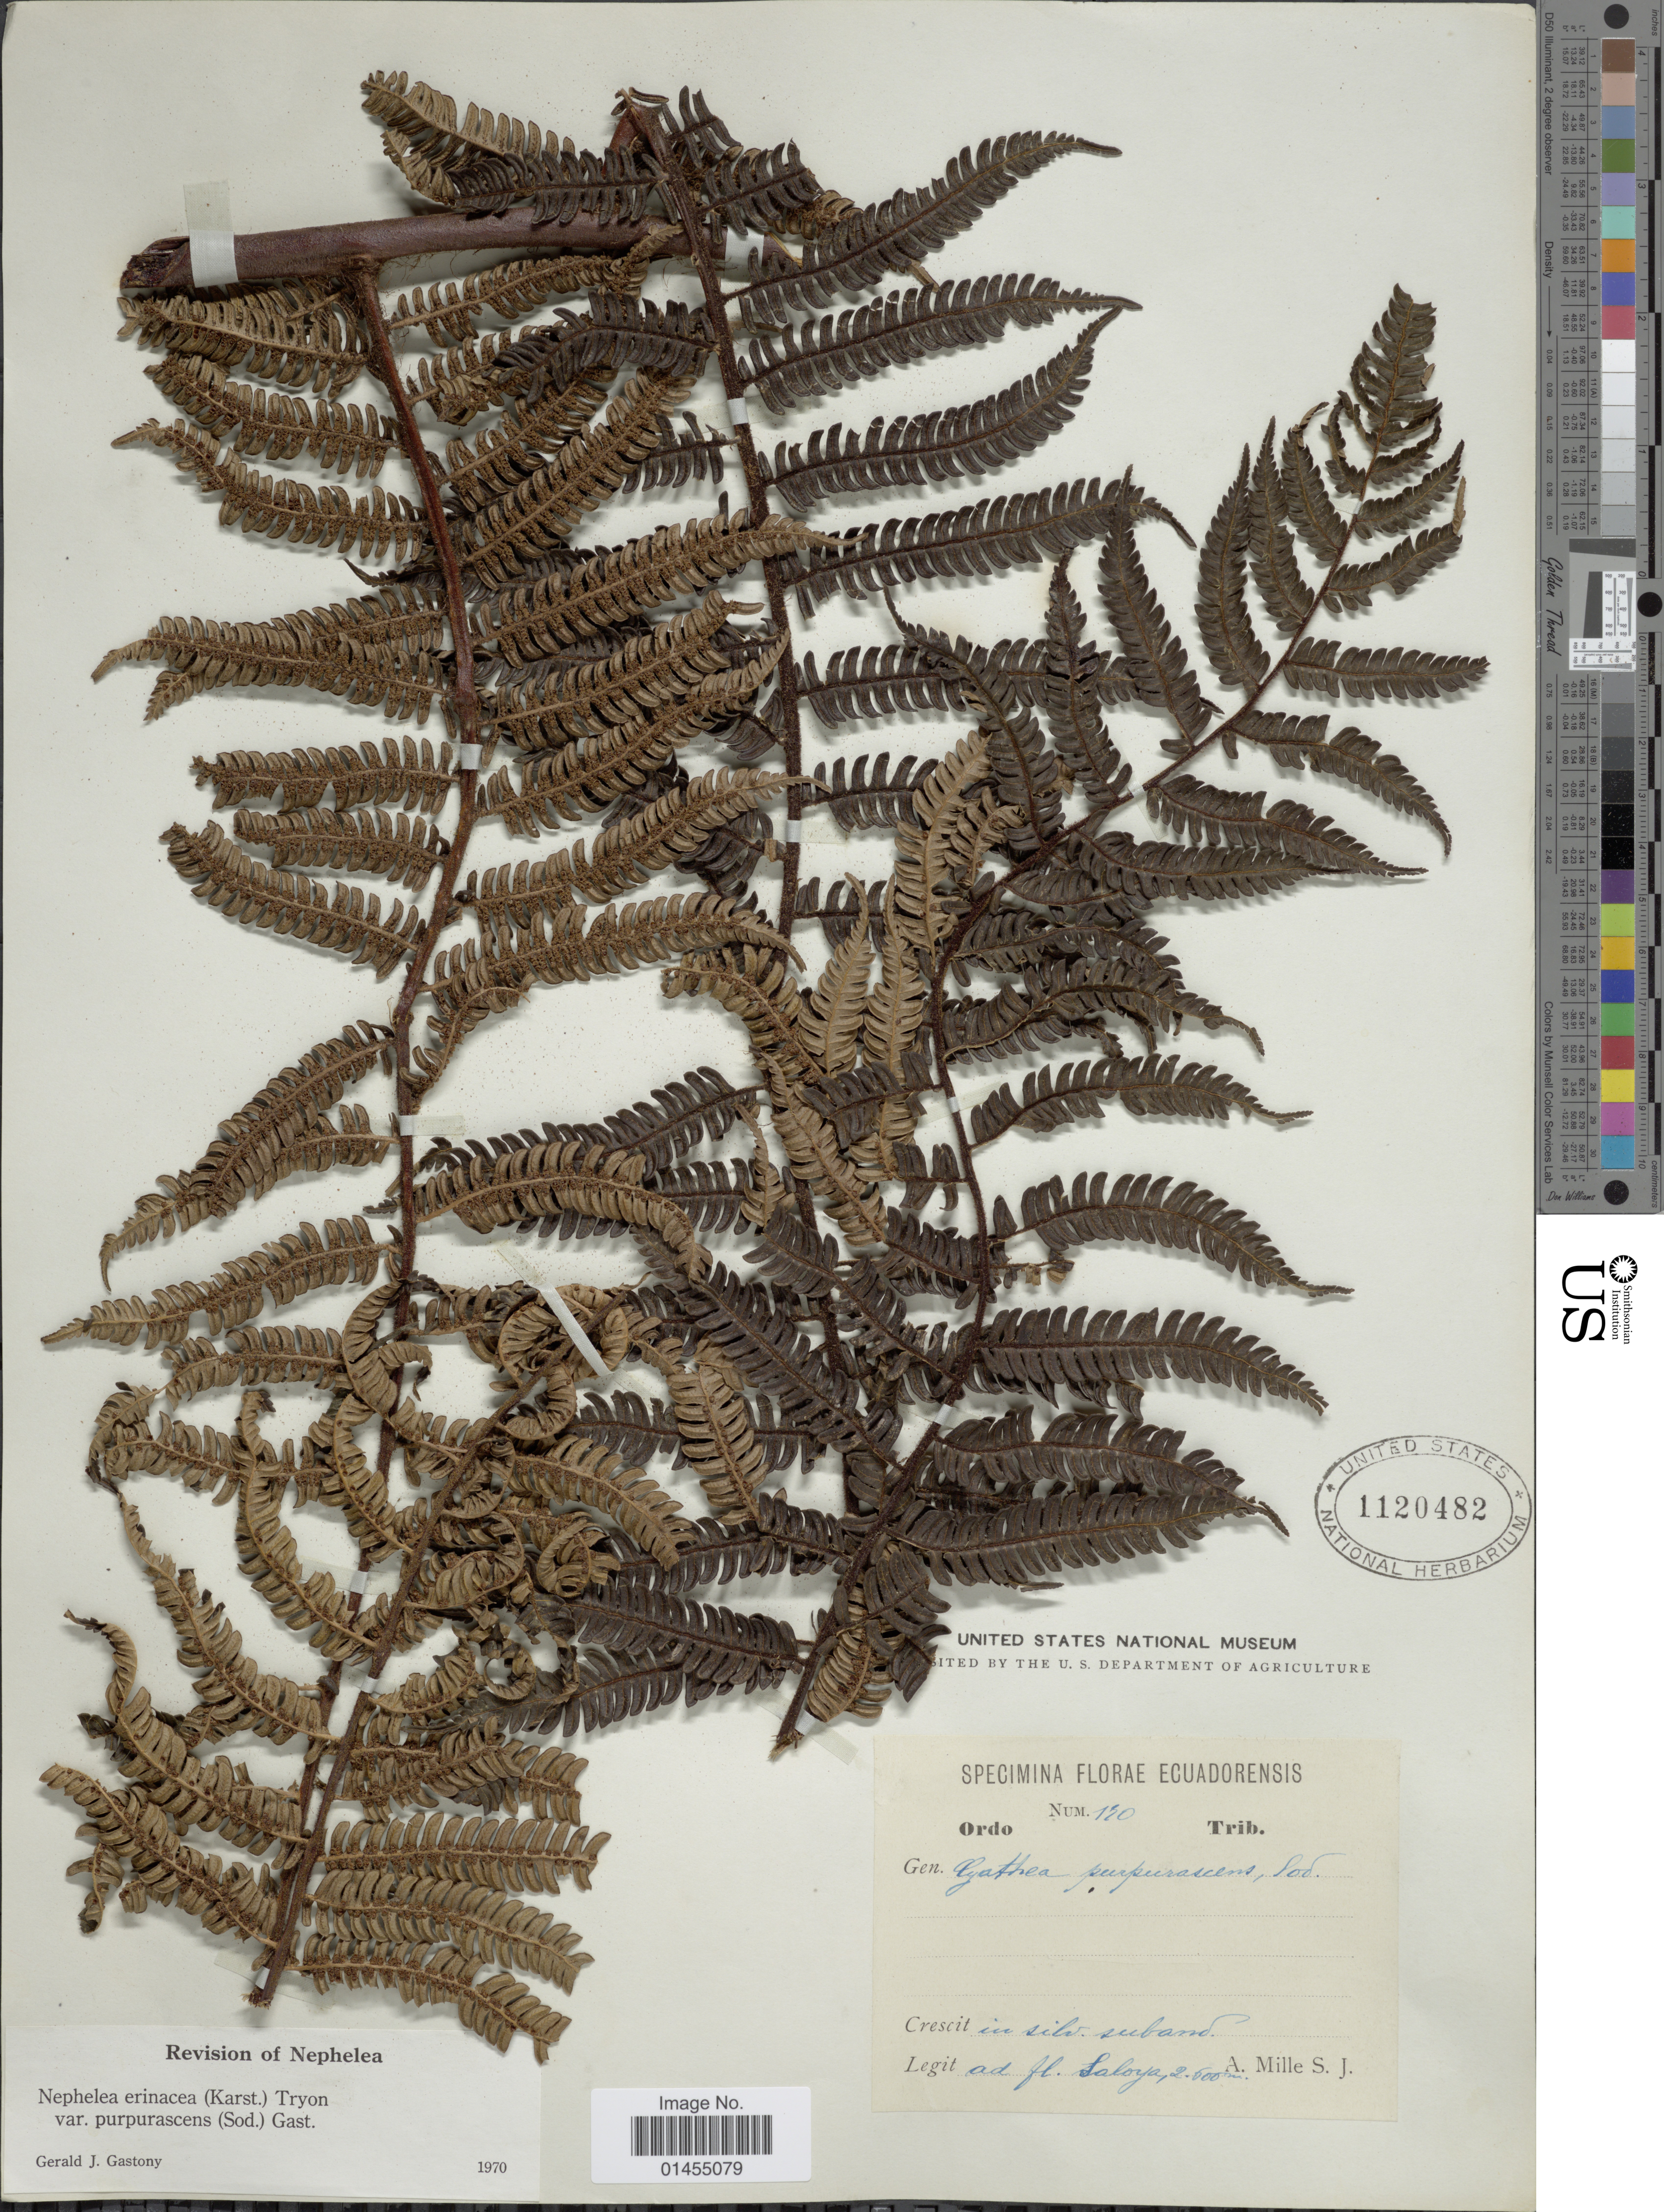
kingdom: Plantae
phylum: Tracheophyta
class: Polypodiopsida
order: Cyatheales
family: Cyatheaceae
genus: Alsophila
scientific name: Alsophila erinacea var. purpurascens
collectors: A. Mille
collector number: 170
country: Ecuador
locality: Crescit in silv. suband, ad fl. Saloya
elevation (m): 2600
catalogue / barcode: US 1120482